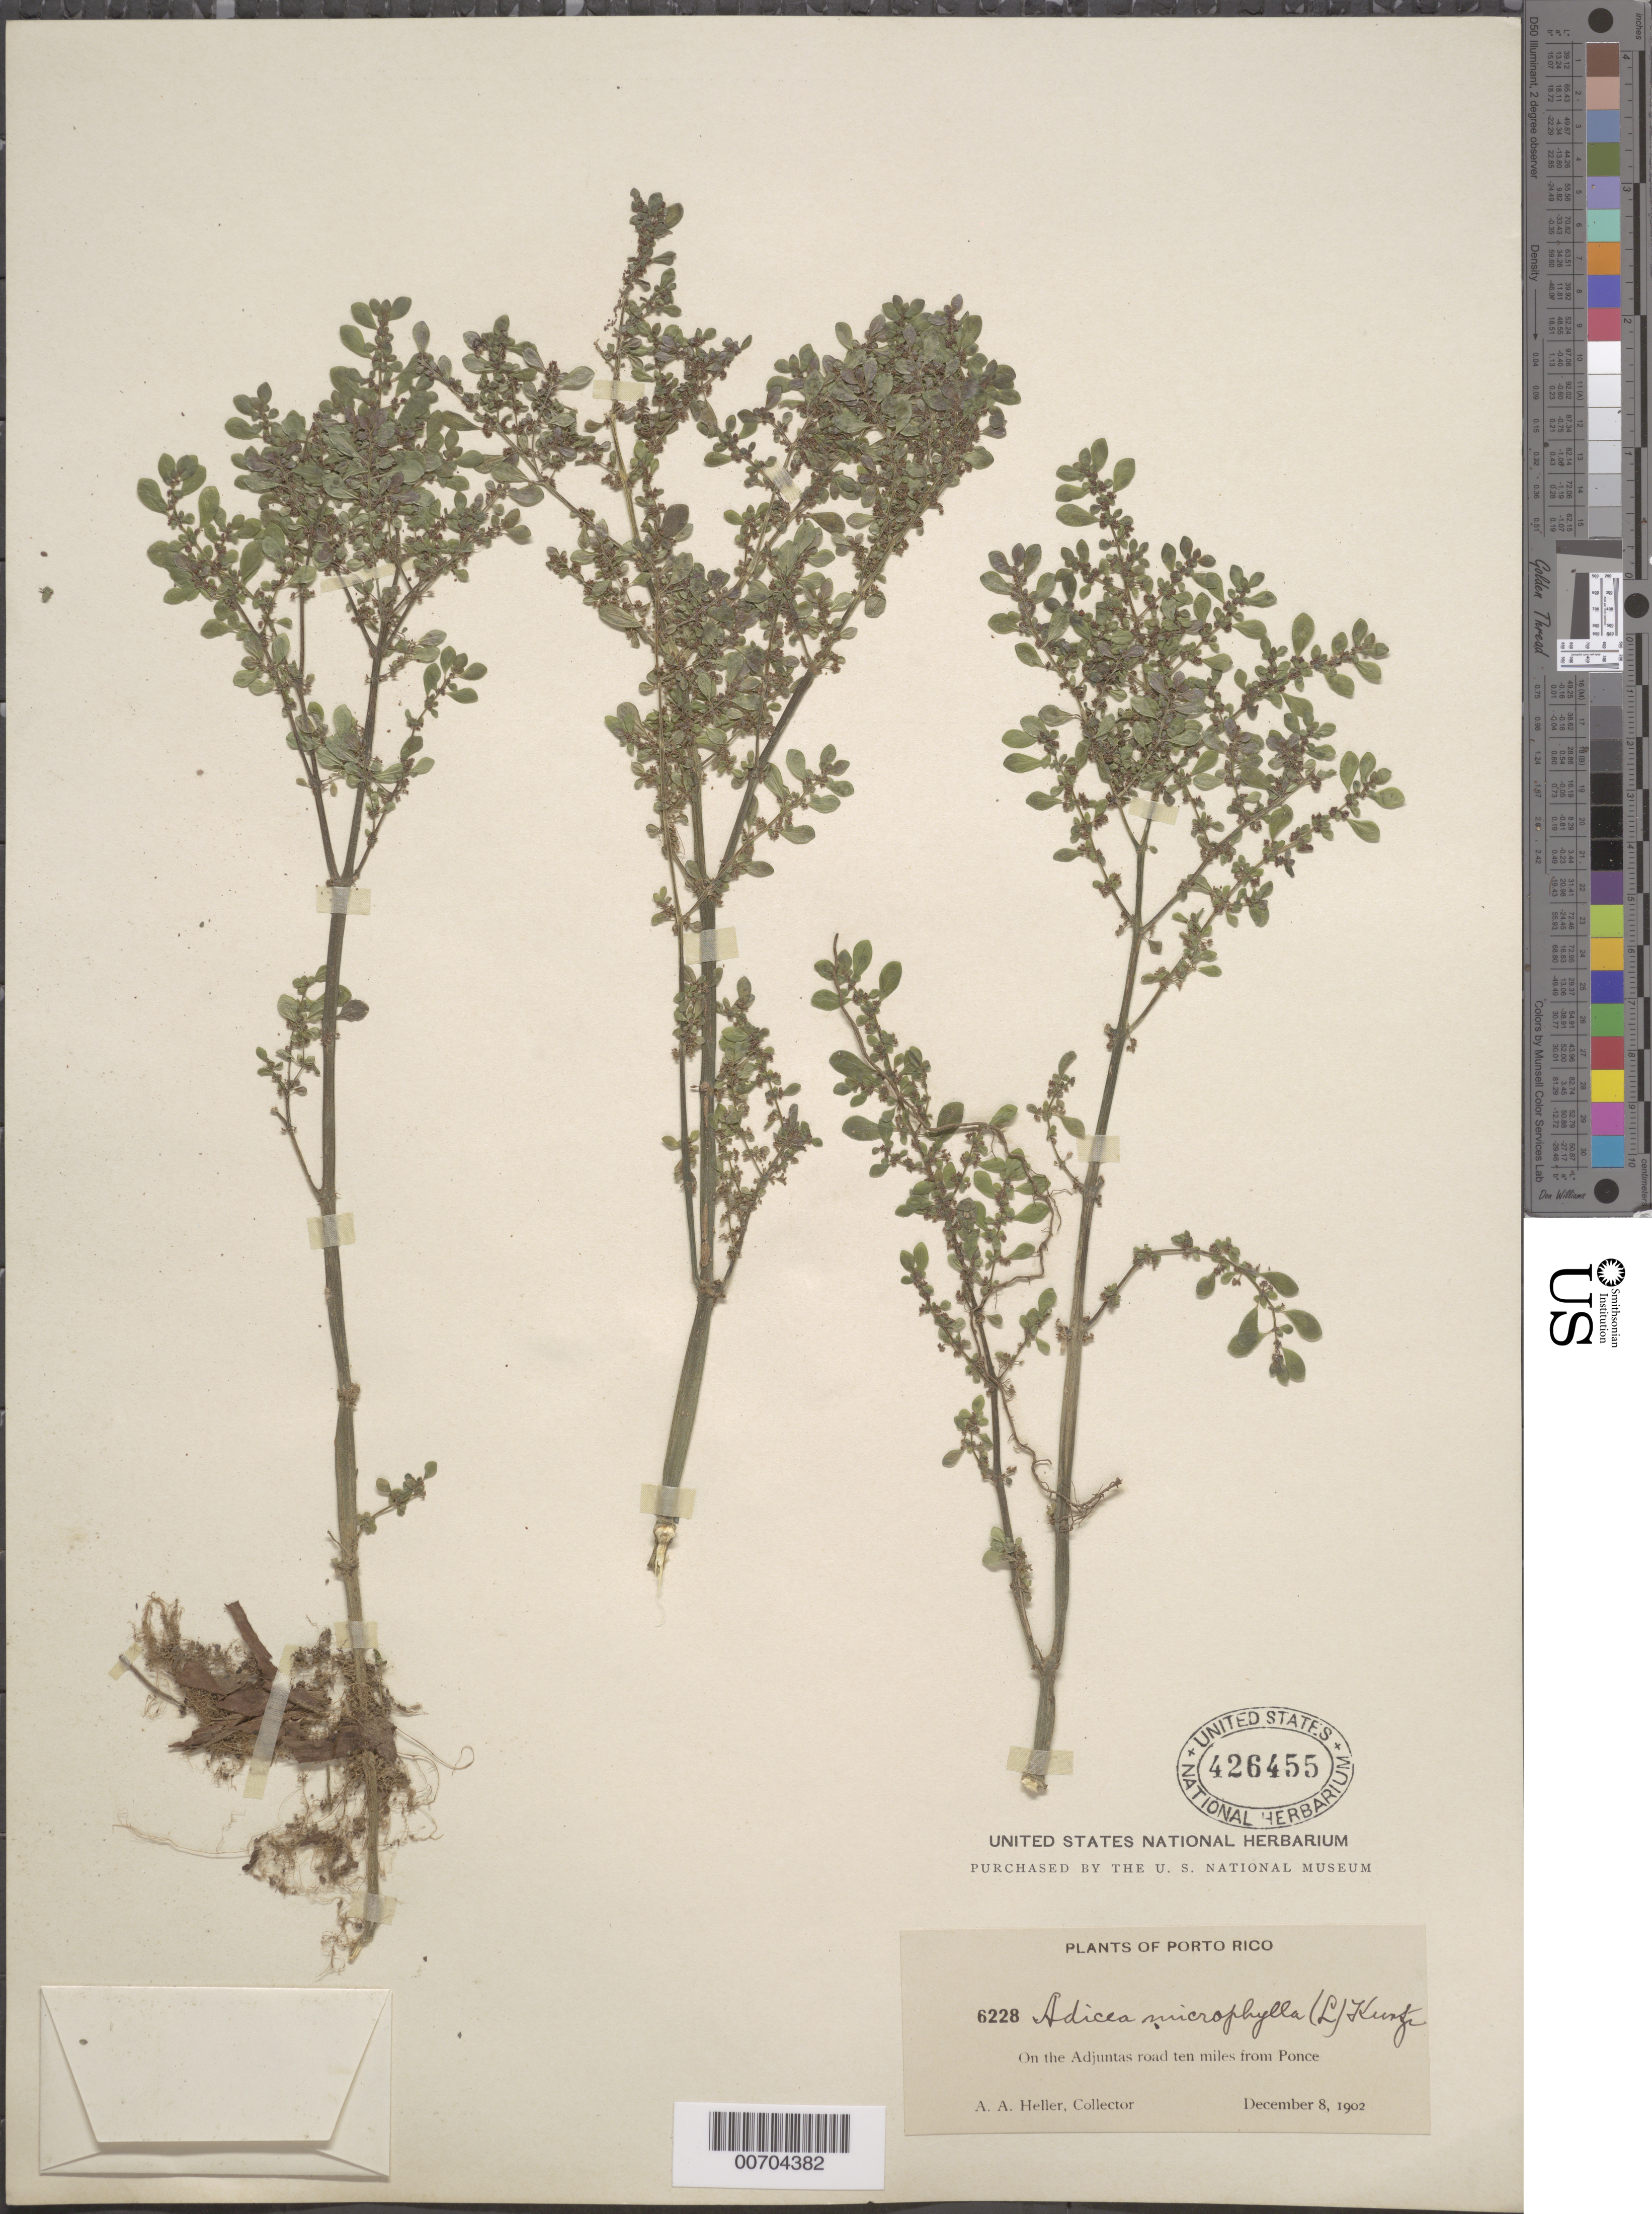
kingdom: Plantae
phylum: Tracheophyta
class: Magnoliopsida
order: Rosales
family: Urticaceae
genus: Pilea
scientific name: Pilea microphylla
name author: (L.) Liebm.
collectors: A. A. Heller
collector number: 6228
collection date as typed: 08 Dec 1902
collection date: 1902-12-08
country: Puerto Rico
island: Greater Antilles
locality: On the Adjuntas Road 10 mi from Ponce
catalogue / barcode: US 426455